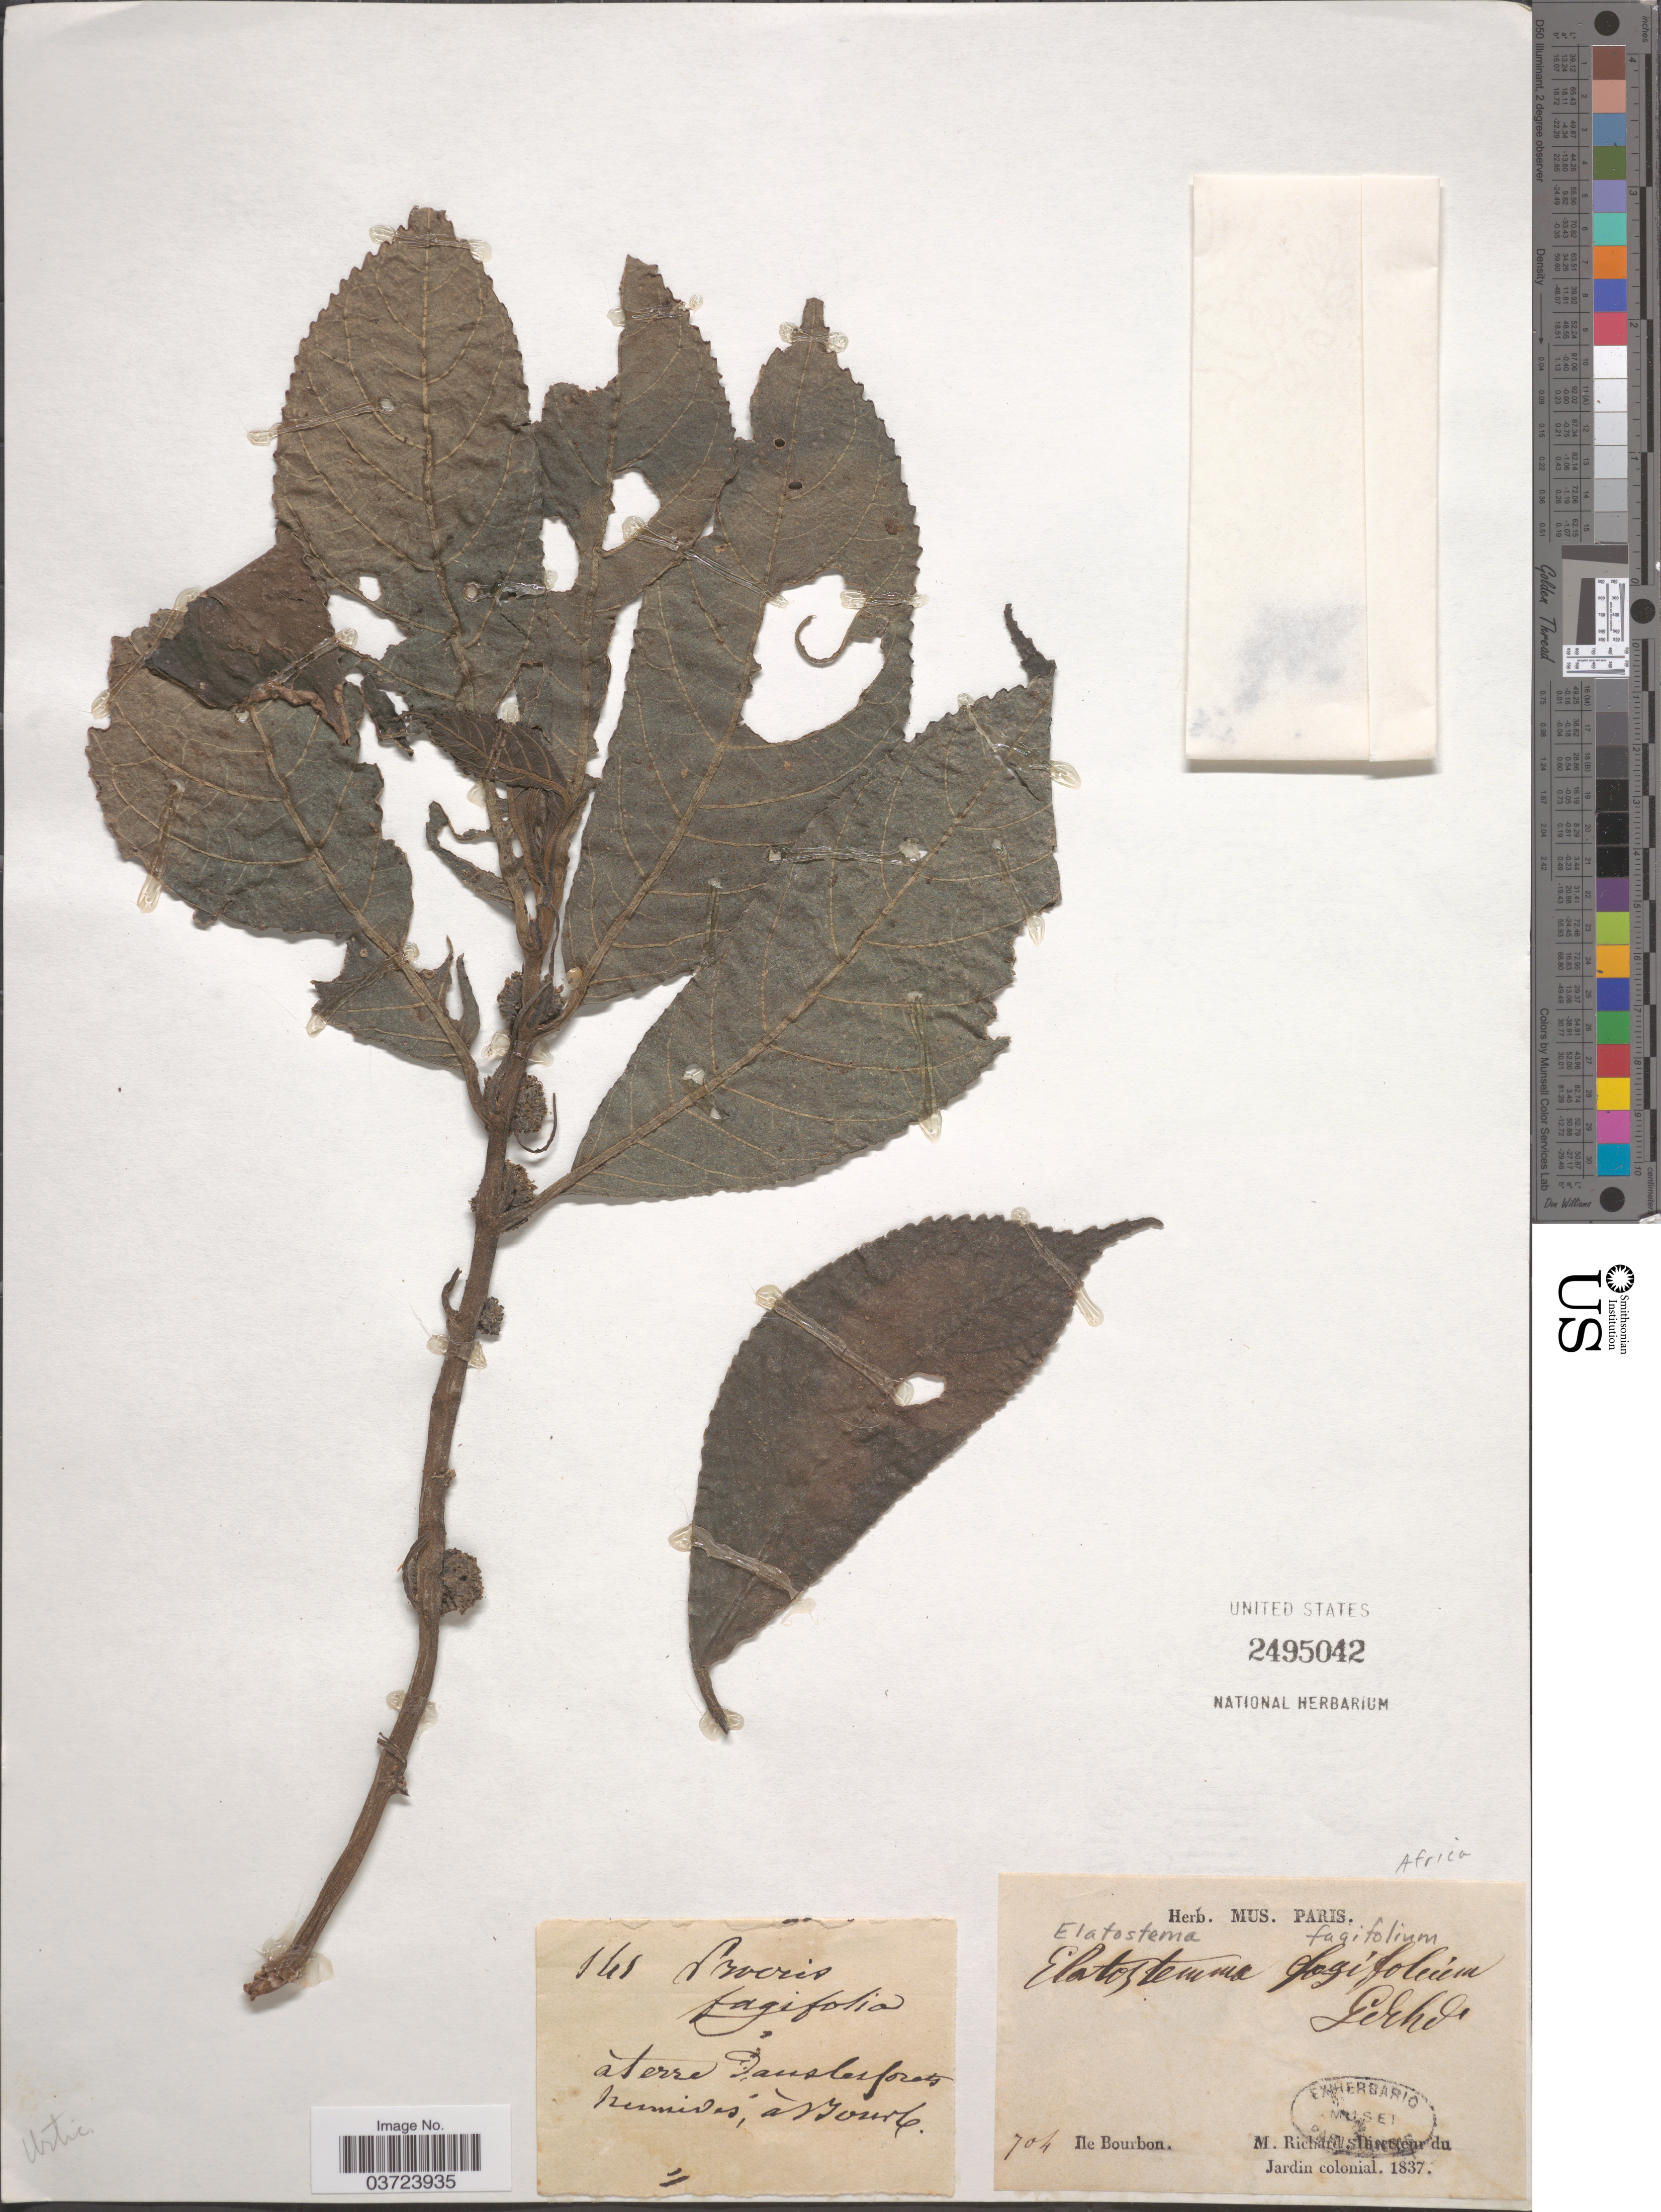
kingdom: Plantae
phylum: Tracheophyta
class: Magnoliopsida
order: Rosales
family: Urticaceae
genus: Elatostema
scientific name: Elatostema fagifolium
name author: Gaudich.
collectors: M. Richard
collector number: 704/141?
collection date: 1837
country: Réunion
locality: Africa. Ile Bourbon.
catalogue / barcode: US 2495042